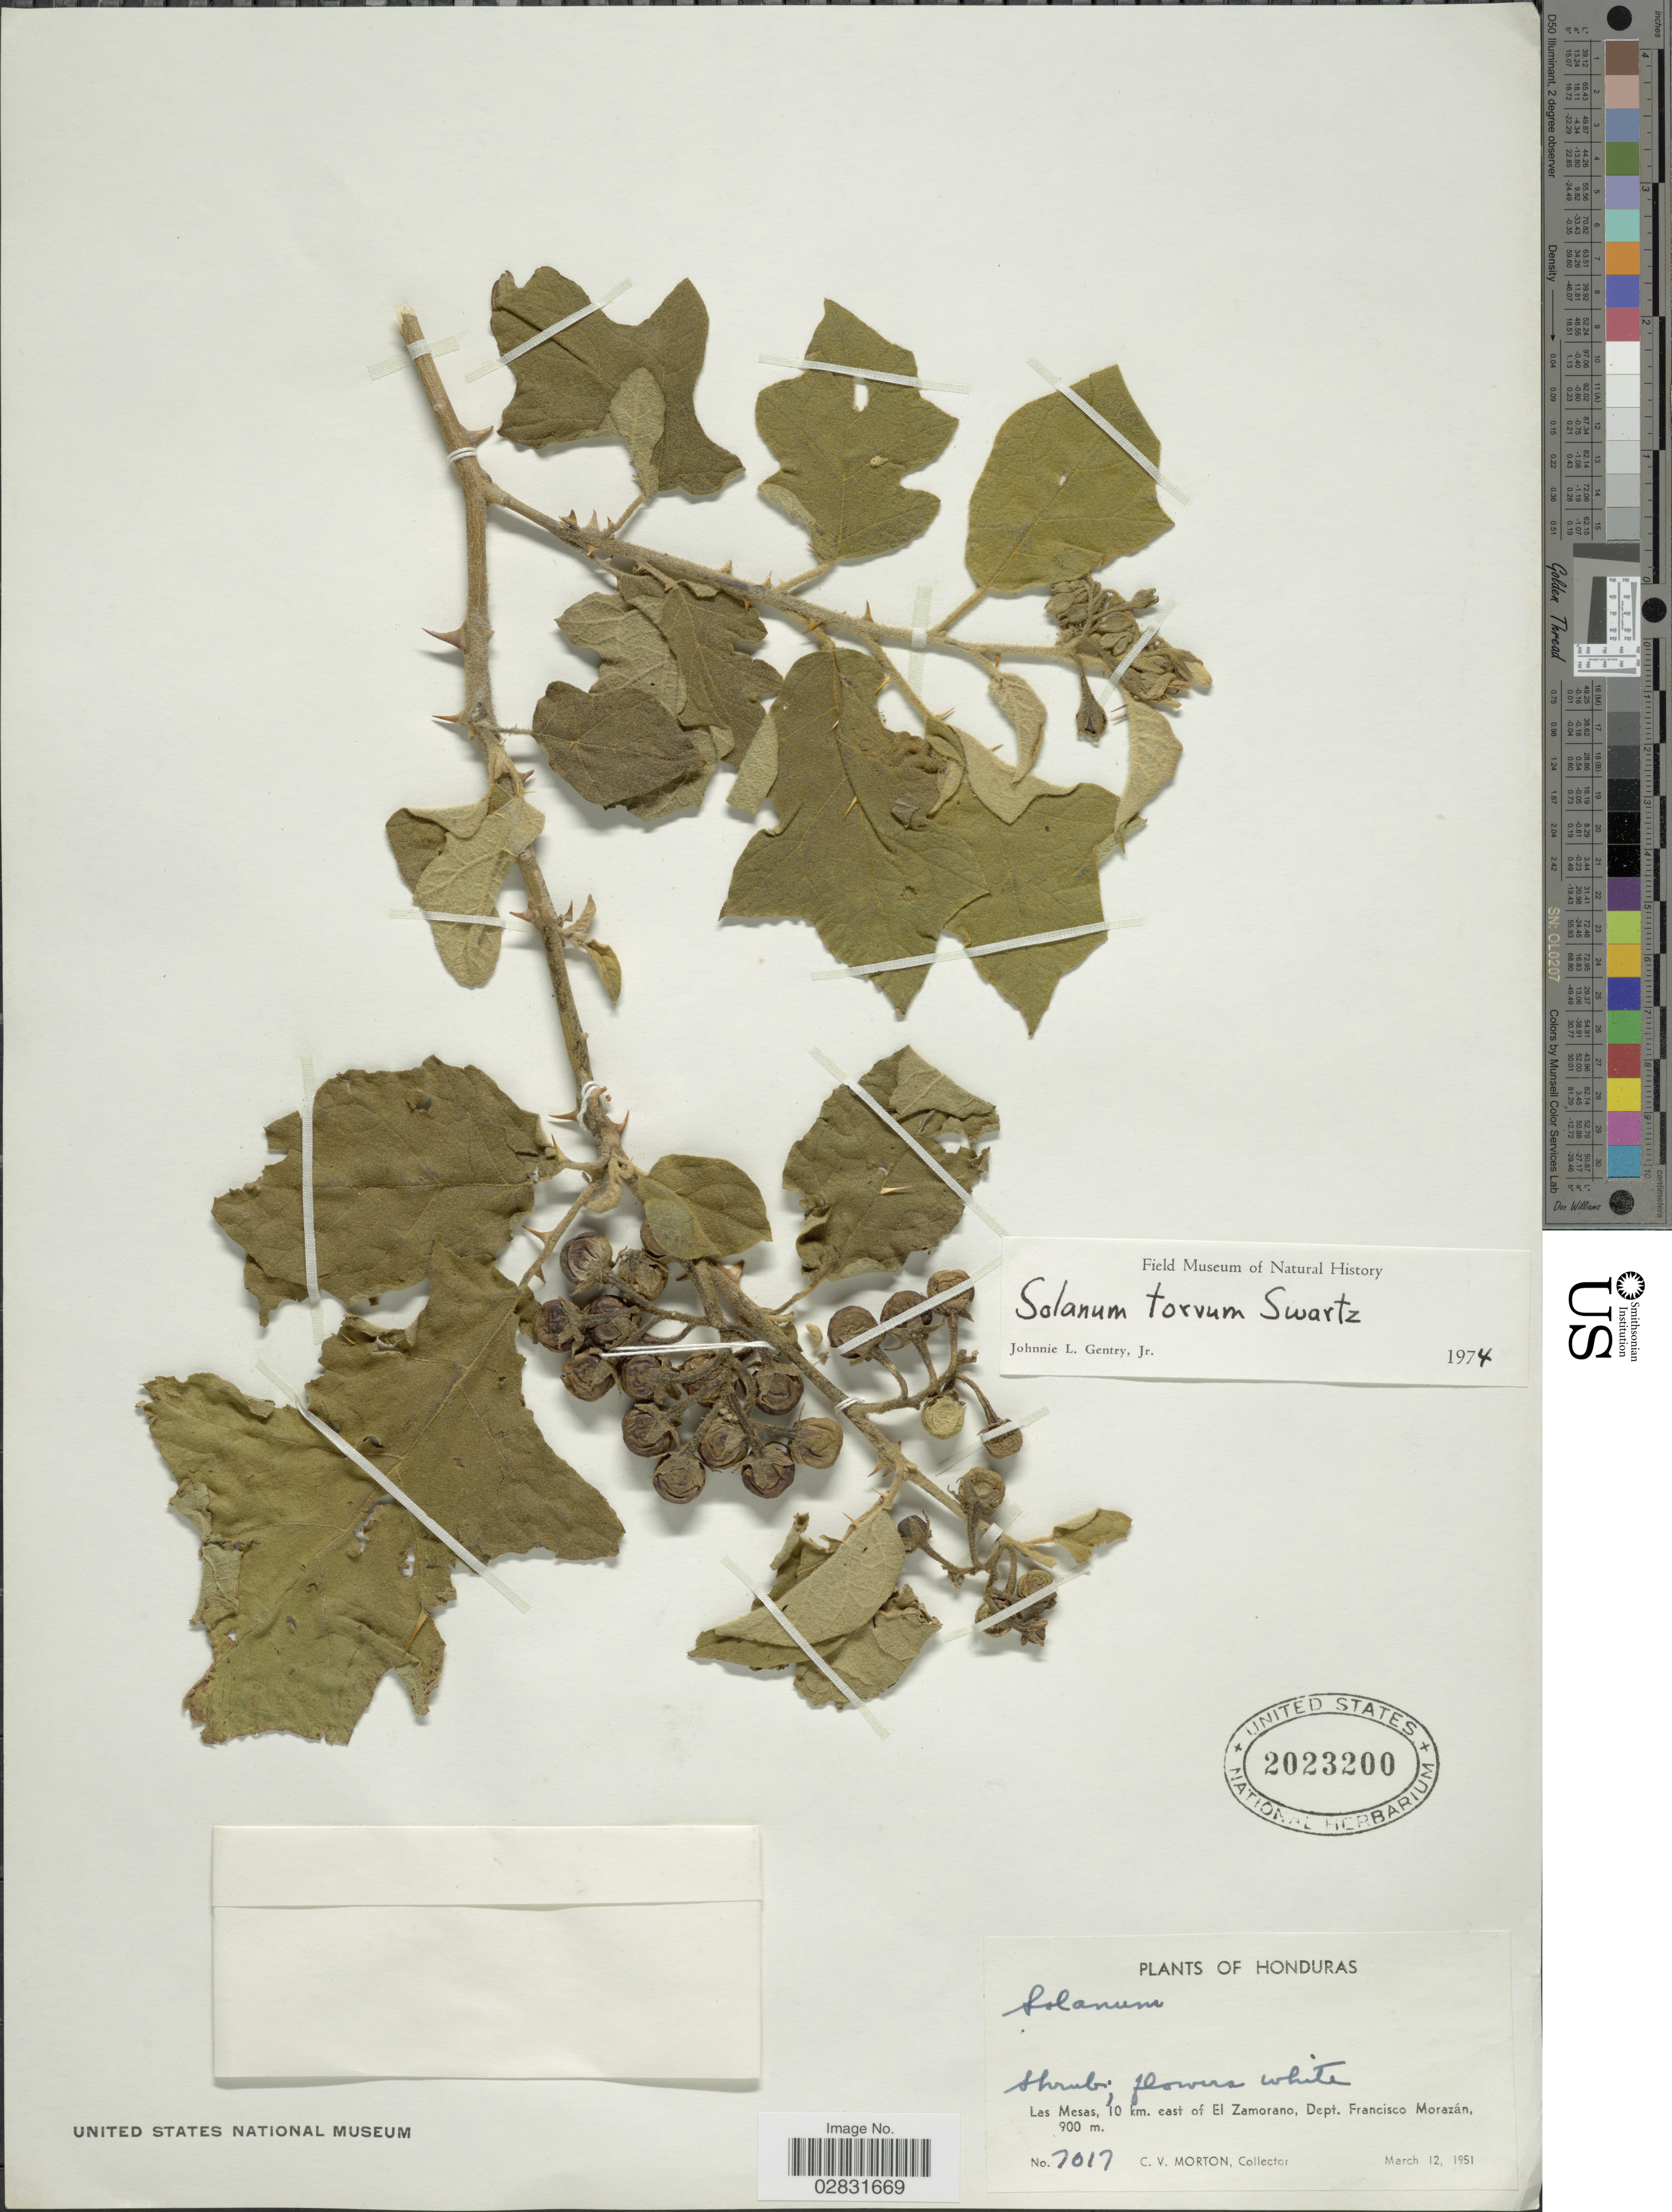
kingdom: Plantae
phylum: Tracheophyta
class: Magnoliopsida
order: Solanales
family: Solanaceae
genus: Solanum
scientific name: Solanum torvum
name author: Sw.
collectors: C. V. Morton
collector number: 7017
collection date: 1951-03-12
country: Honduras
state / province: Fco. Morazán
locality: Las Mesas, 10 km. east of El Zamorano, Dept. Francisco Morazán.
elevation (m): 900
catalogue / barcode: US 2023200